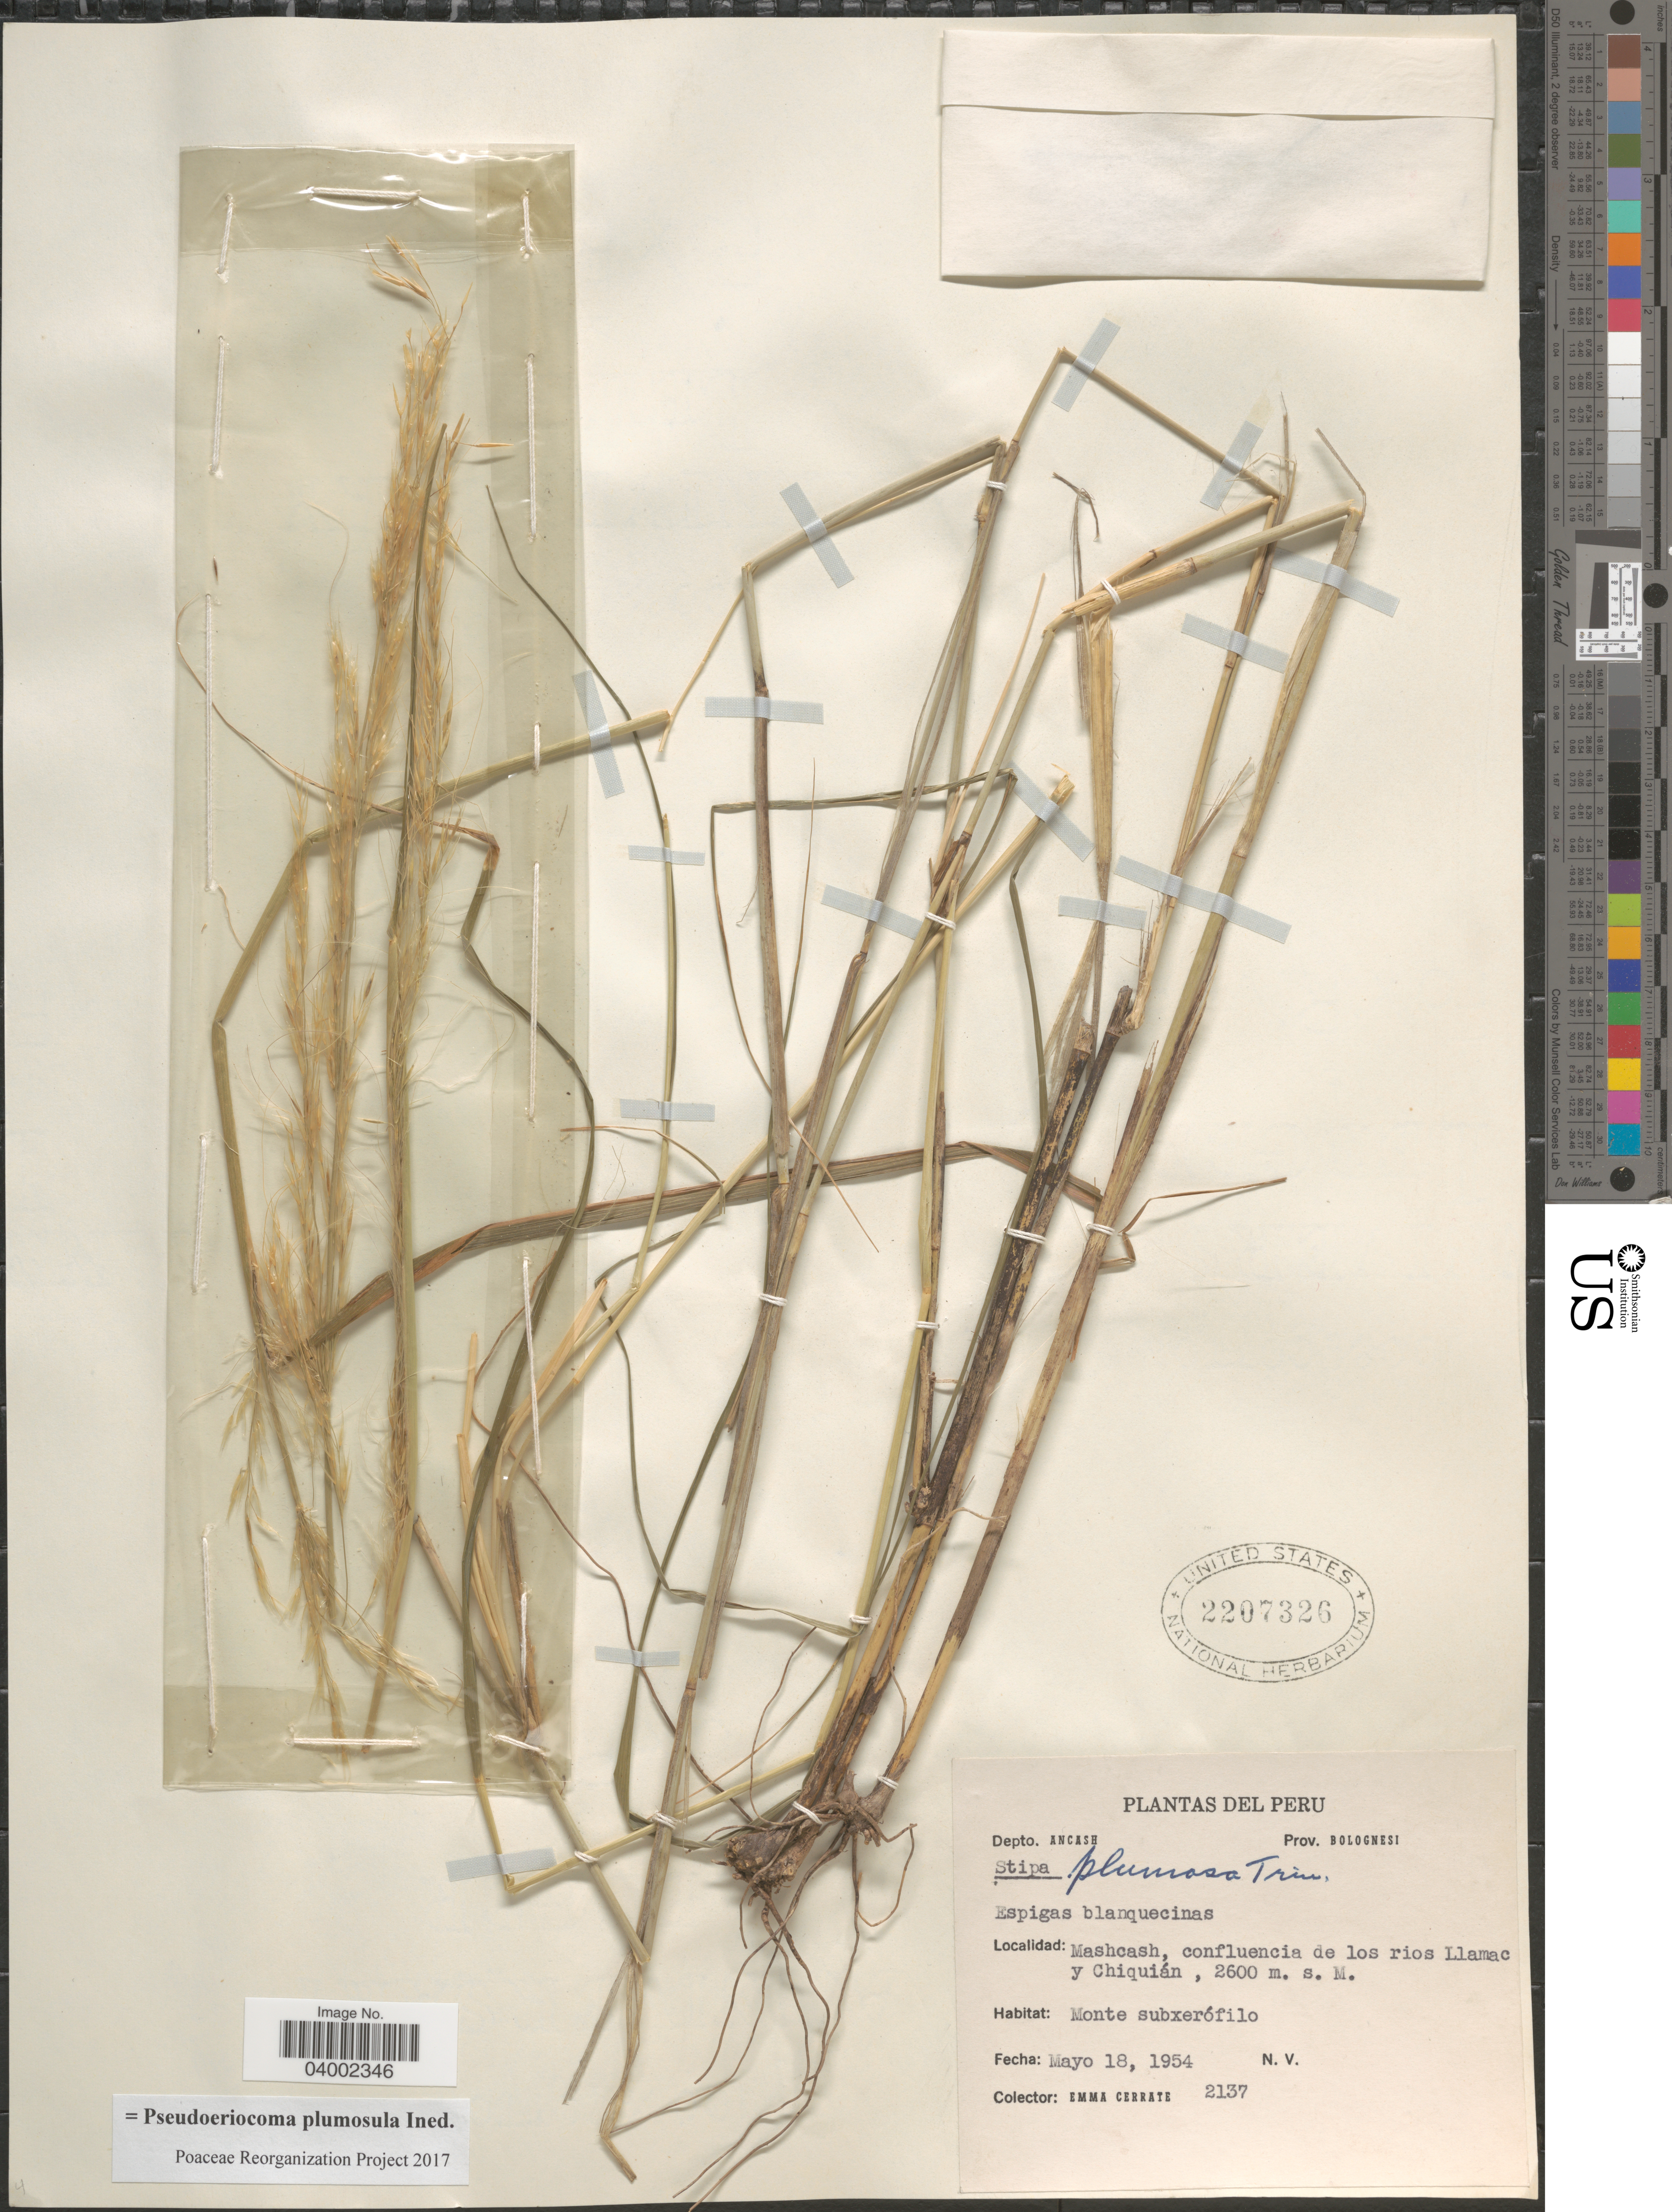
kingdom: Plantae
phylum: Tracheophyta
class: Liliopsida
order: Poales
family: Poaceae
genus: Pseudoeriocoma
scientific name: Pseudoeriocoma plumosula ined.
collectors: E. Cerrate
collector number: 2137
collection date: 1954-05-18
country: Peru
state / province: Ancash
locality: Depto. Ancash. Prov. Bolognesi. Mashcash, confluencia de los rios Llamac y Chiquián.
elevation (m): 2600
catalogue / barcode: US 2207326